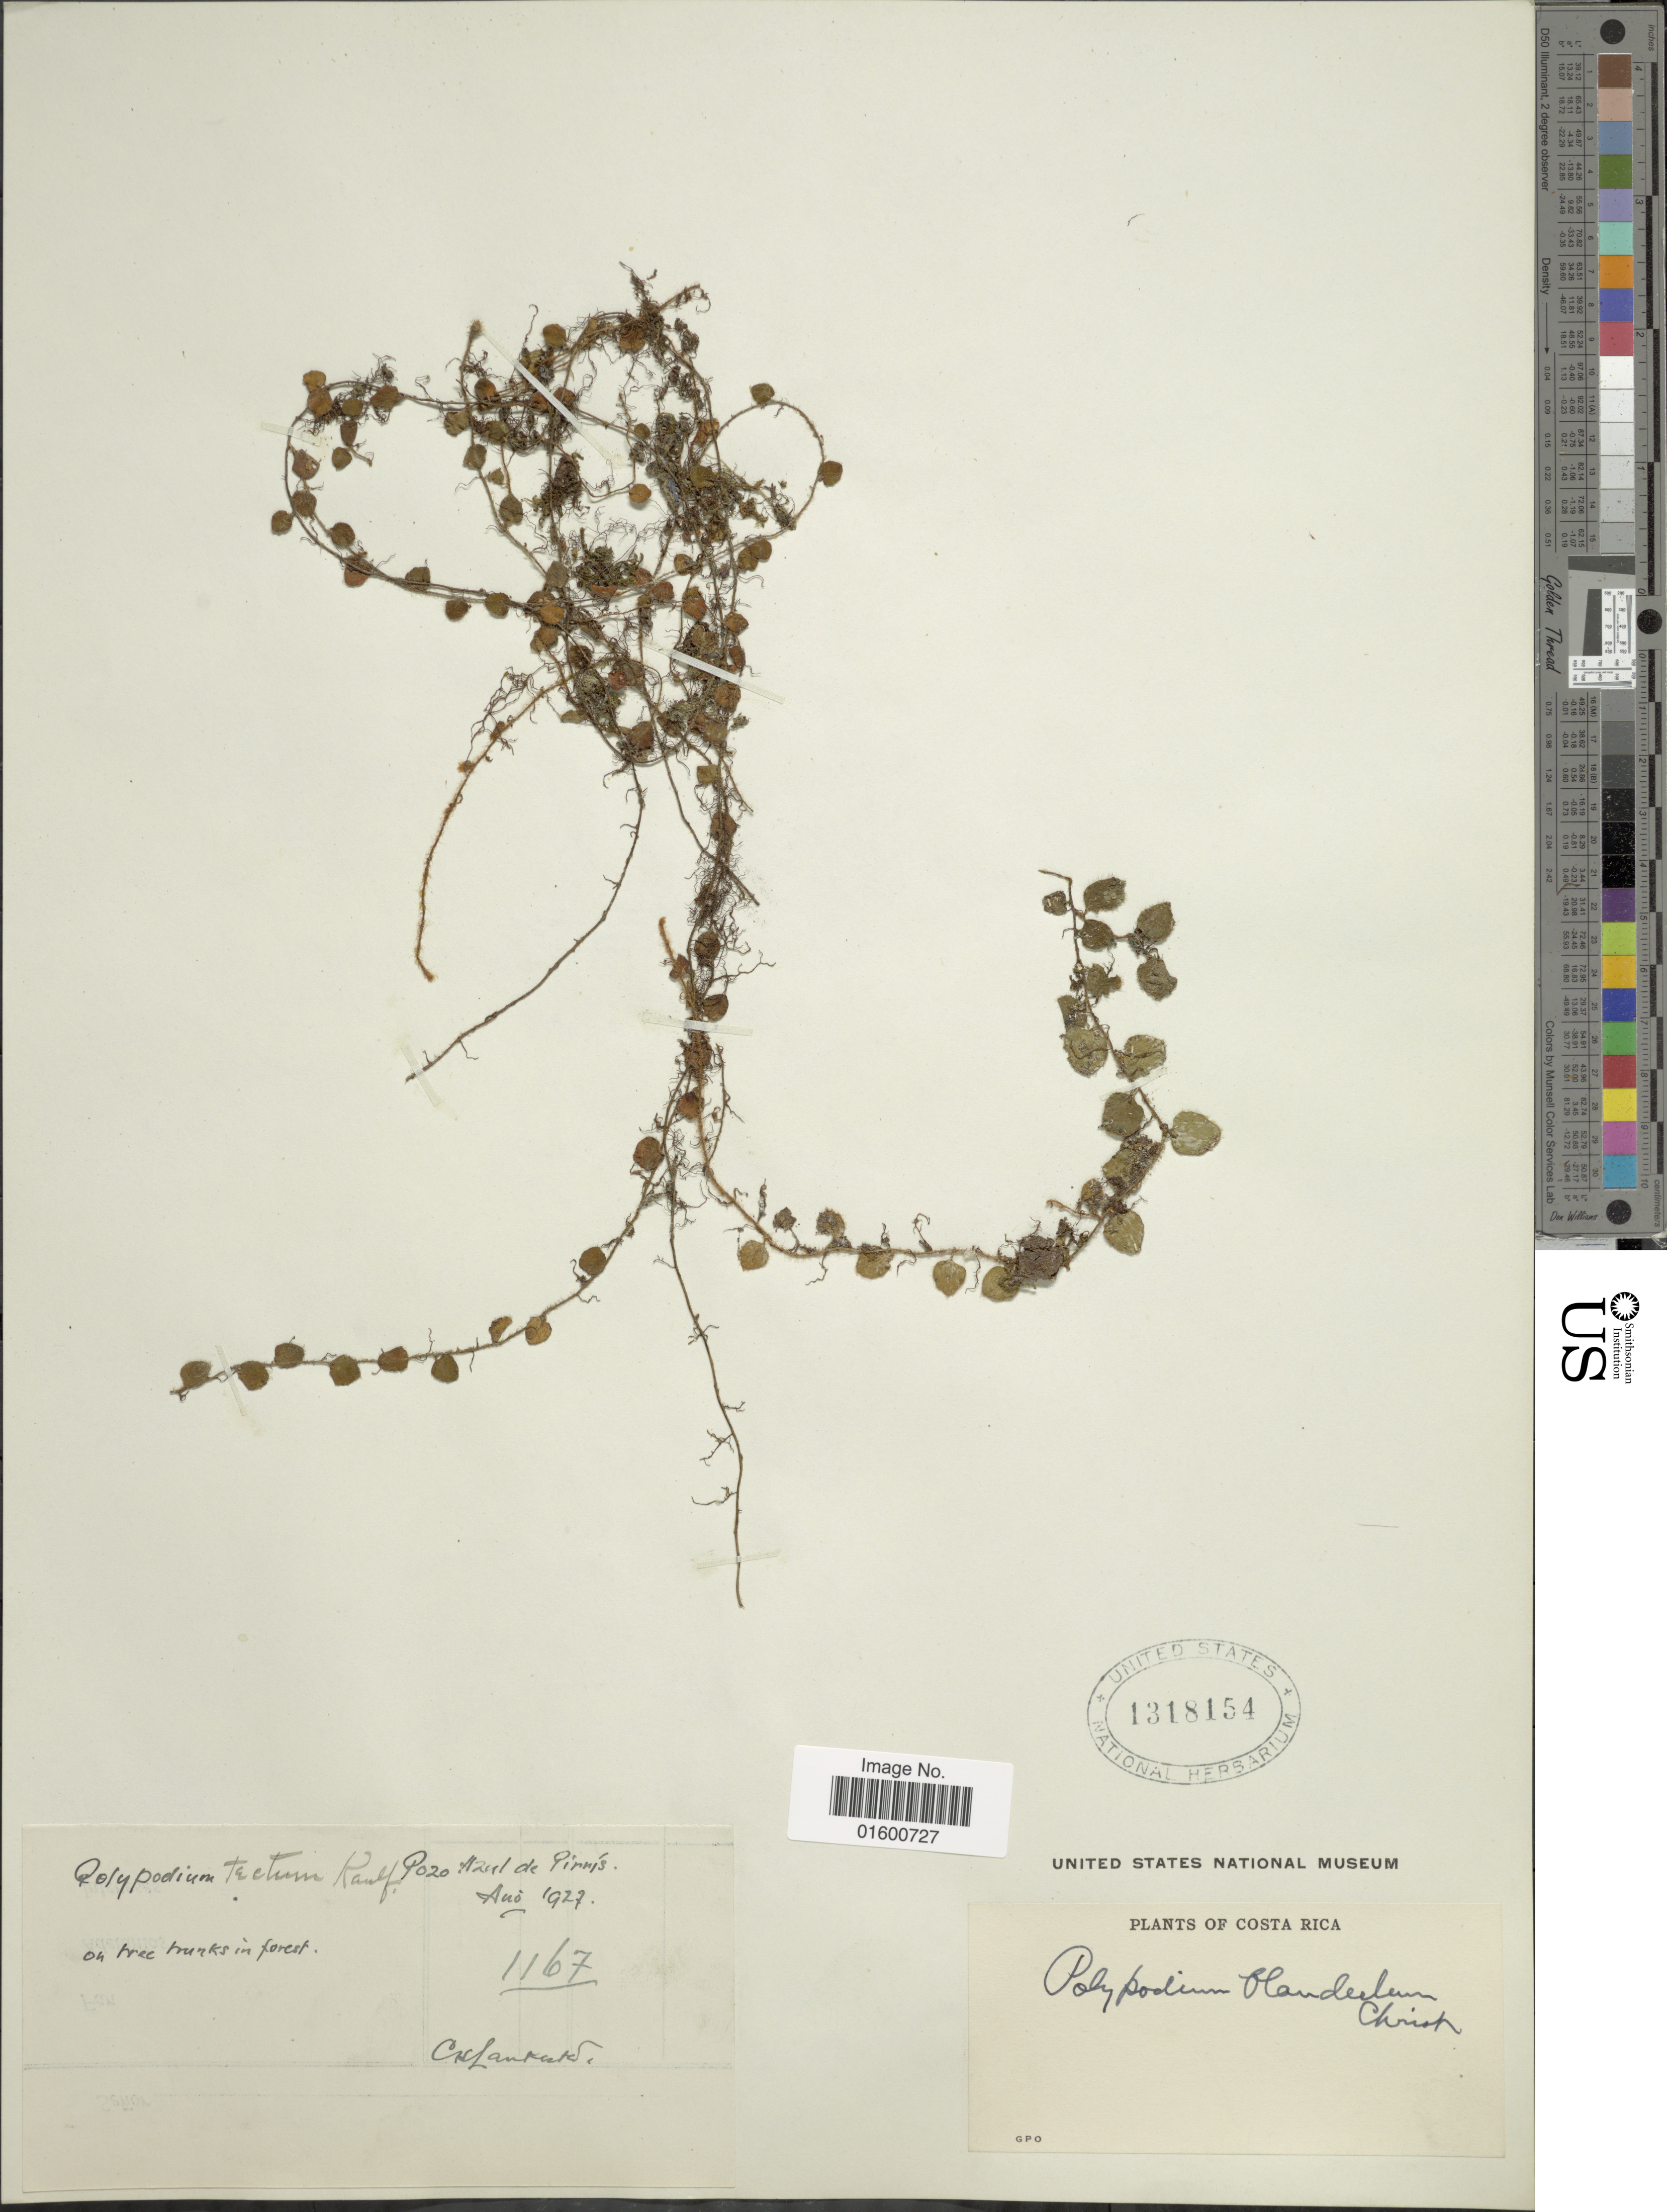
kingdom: Plantae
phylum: Tracheophyta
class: Polypodiopsida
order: Polypodiales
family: Polypodiaceae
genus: Microgramma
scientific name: Microgramma tecta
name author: (Kaulf.) Alston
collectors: Lankester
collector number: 1167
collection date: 1927-08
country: Costa Rica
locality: Pozo Azul de Pirris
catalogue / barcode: US 1318154